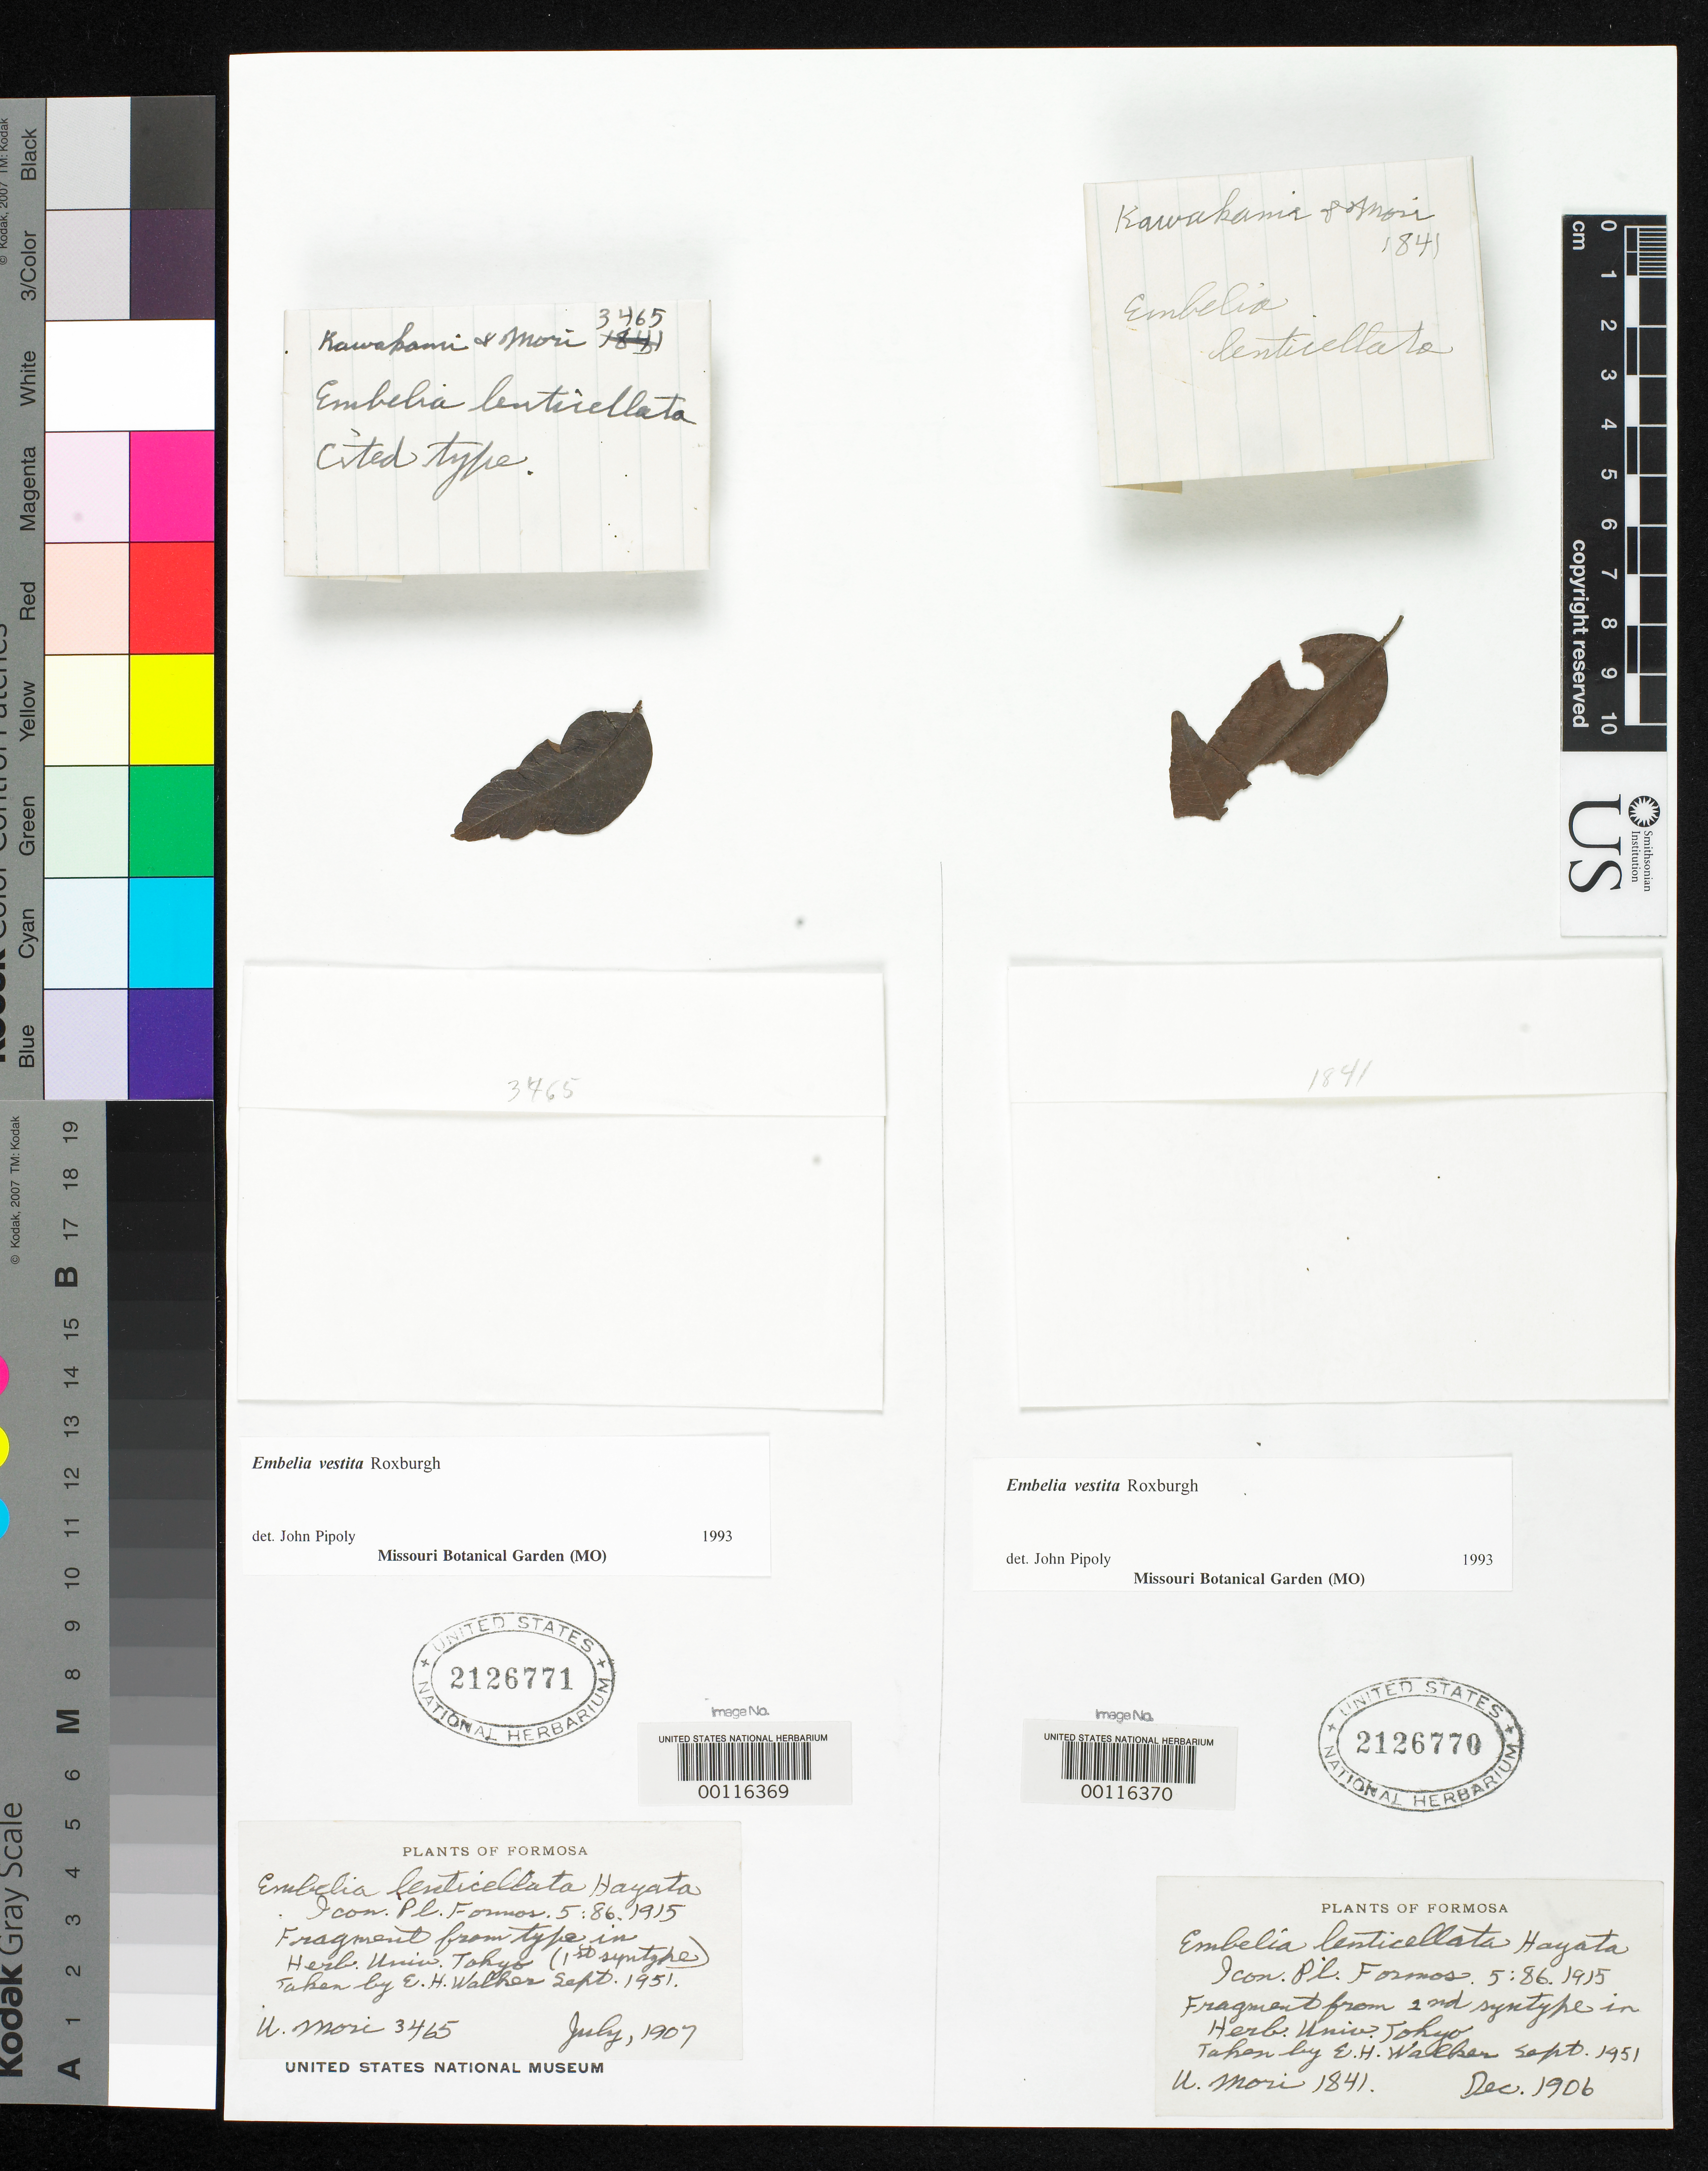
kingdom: Plantae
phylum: Tracheophyta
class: Magnoliopsida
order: Ericales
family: Primulaceae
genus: Embelia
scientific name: Embelia lenticellata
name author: Hayata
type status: Type Fragment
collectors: U. Mori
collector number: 1841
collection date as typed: Dec 1906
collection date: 1906-12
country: Taiwan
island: Taiwan [Formosa]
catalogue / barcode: US 2126770